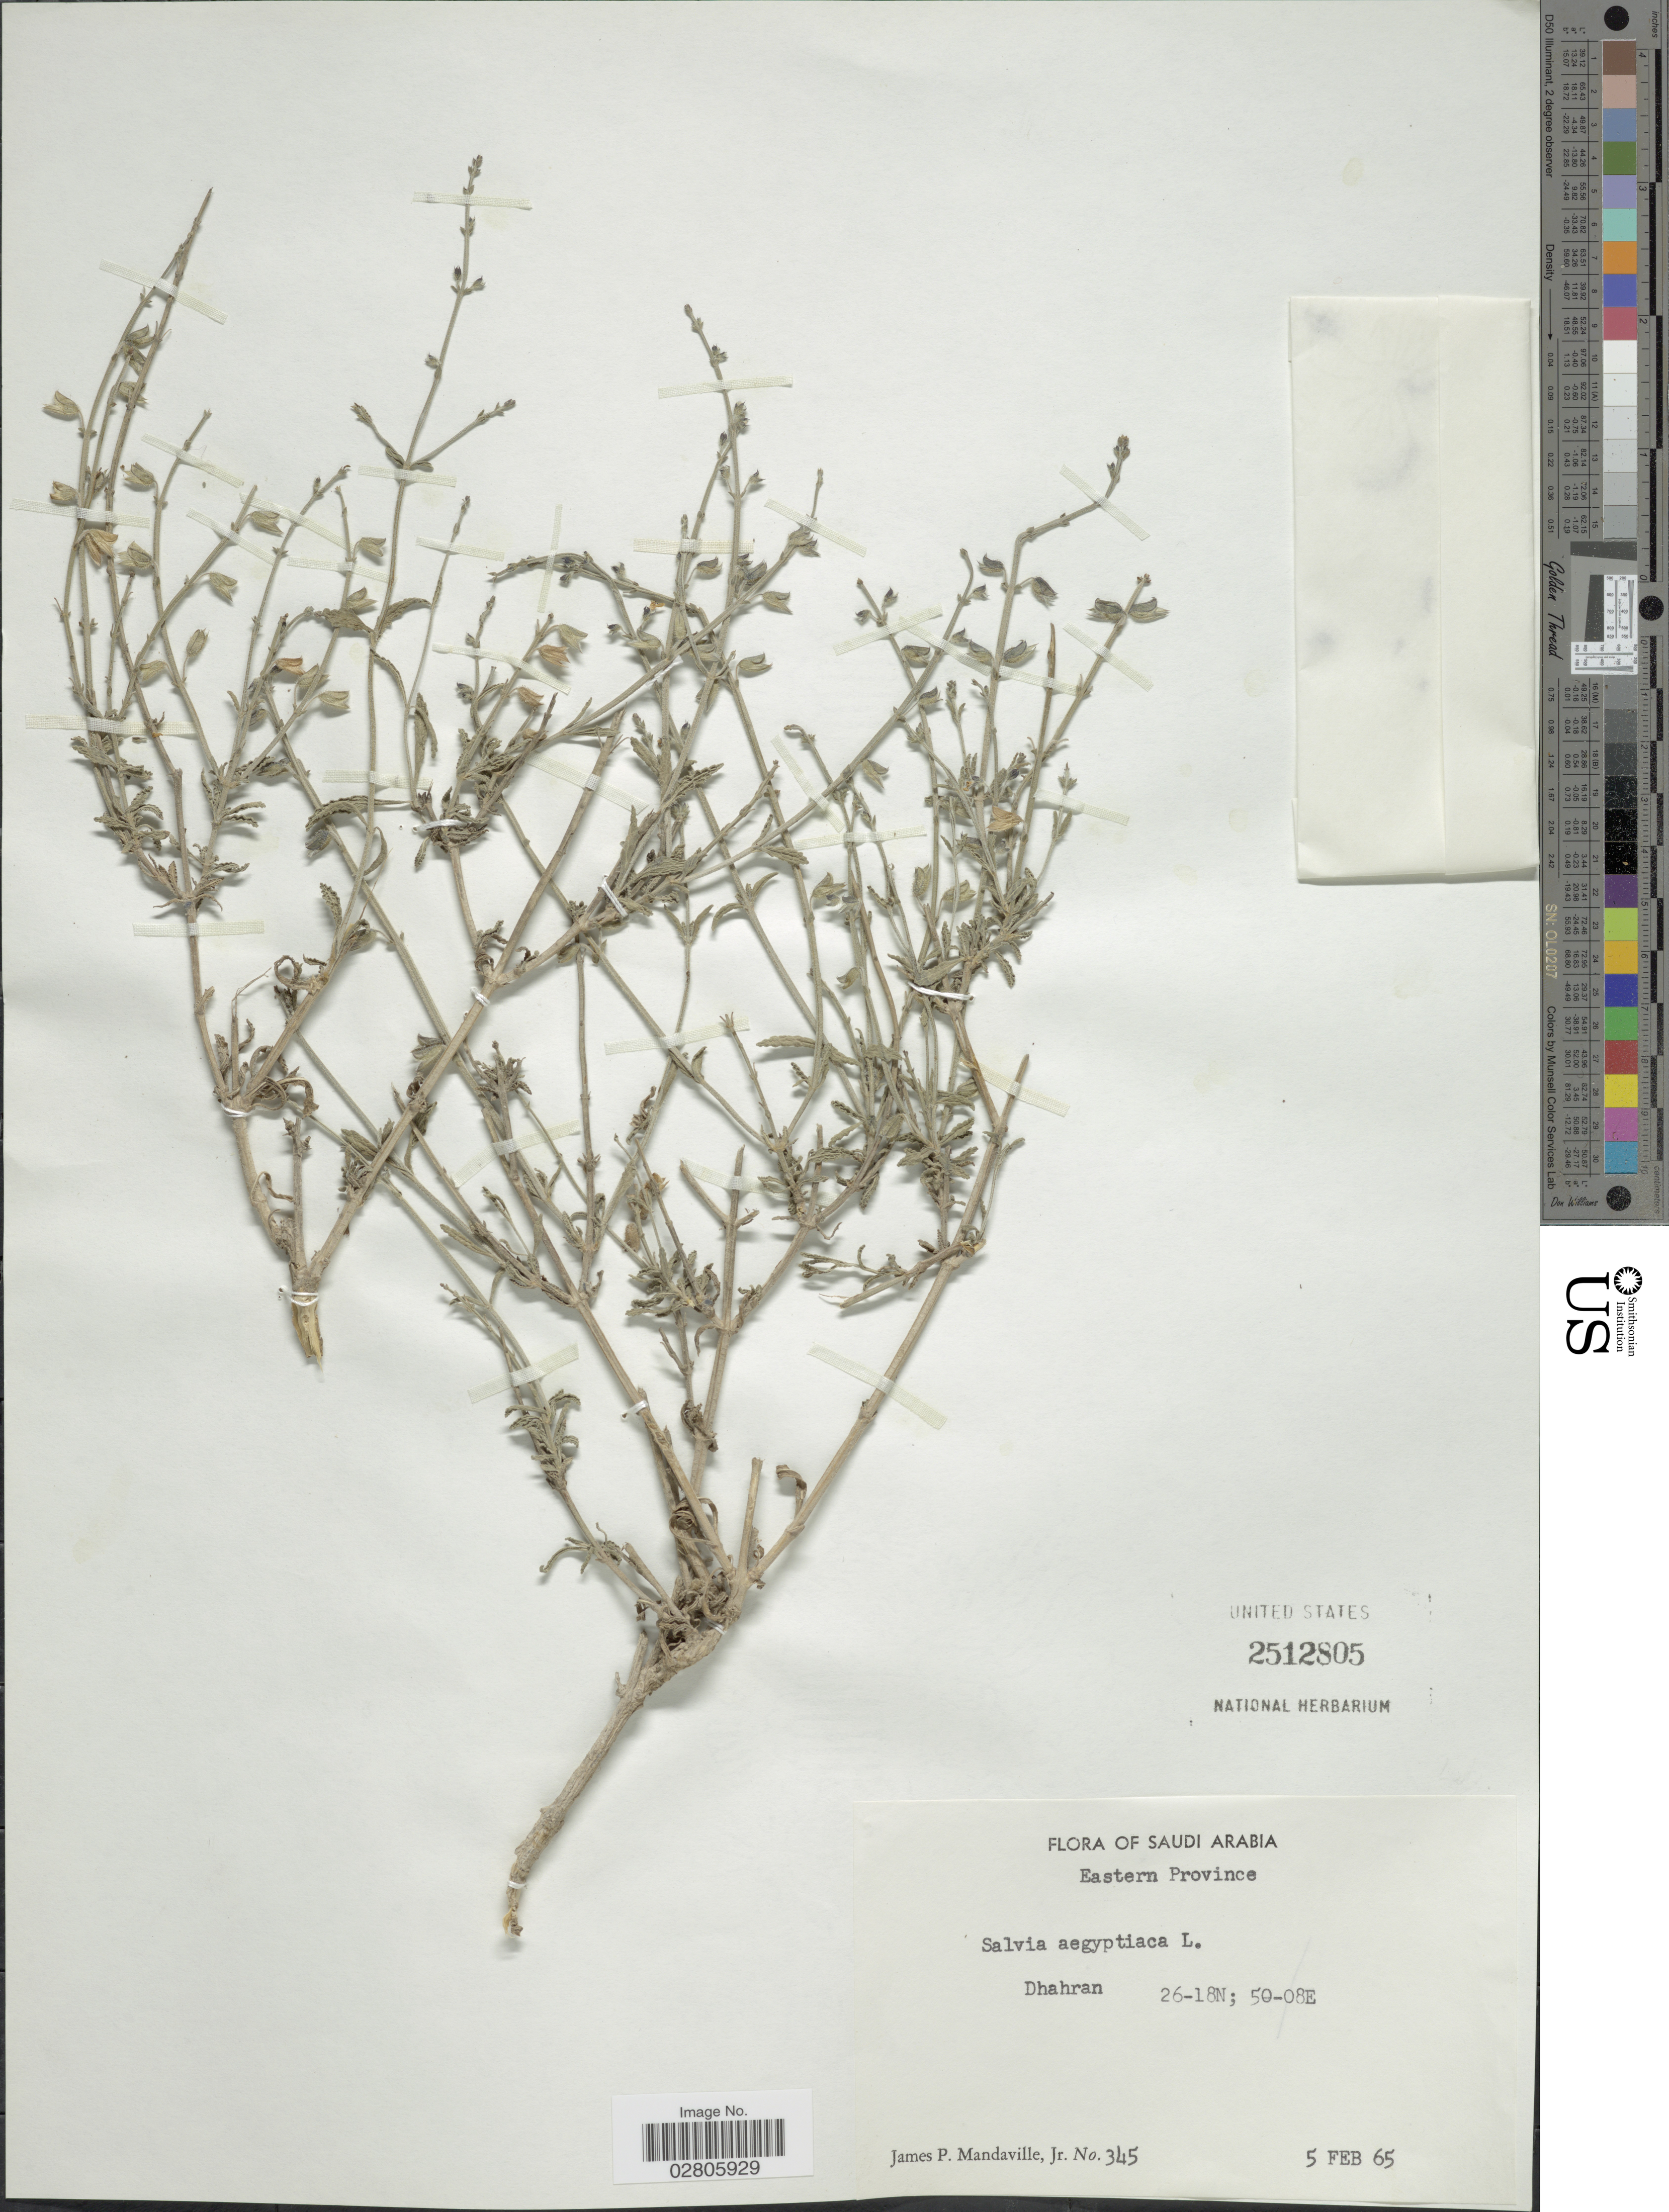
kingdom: Plantae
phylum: Tracheophyta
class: Magnoliopsida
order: Lamiales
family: Lamiaceae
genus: Salvia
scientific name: Salvia aegyptiaca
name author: L.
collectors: J. Mandaville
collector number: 345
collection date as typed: Transcribed d/m/y: 5/2/65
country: Saudi Arabia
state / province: Ash Sharqiyah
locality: Eastern Province. Dhahran.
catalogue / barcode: US 2512805